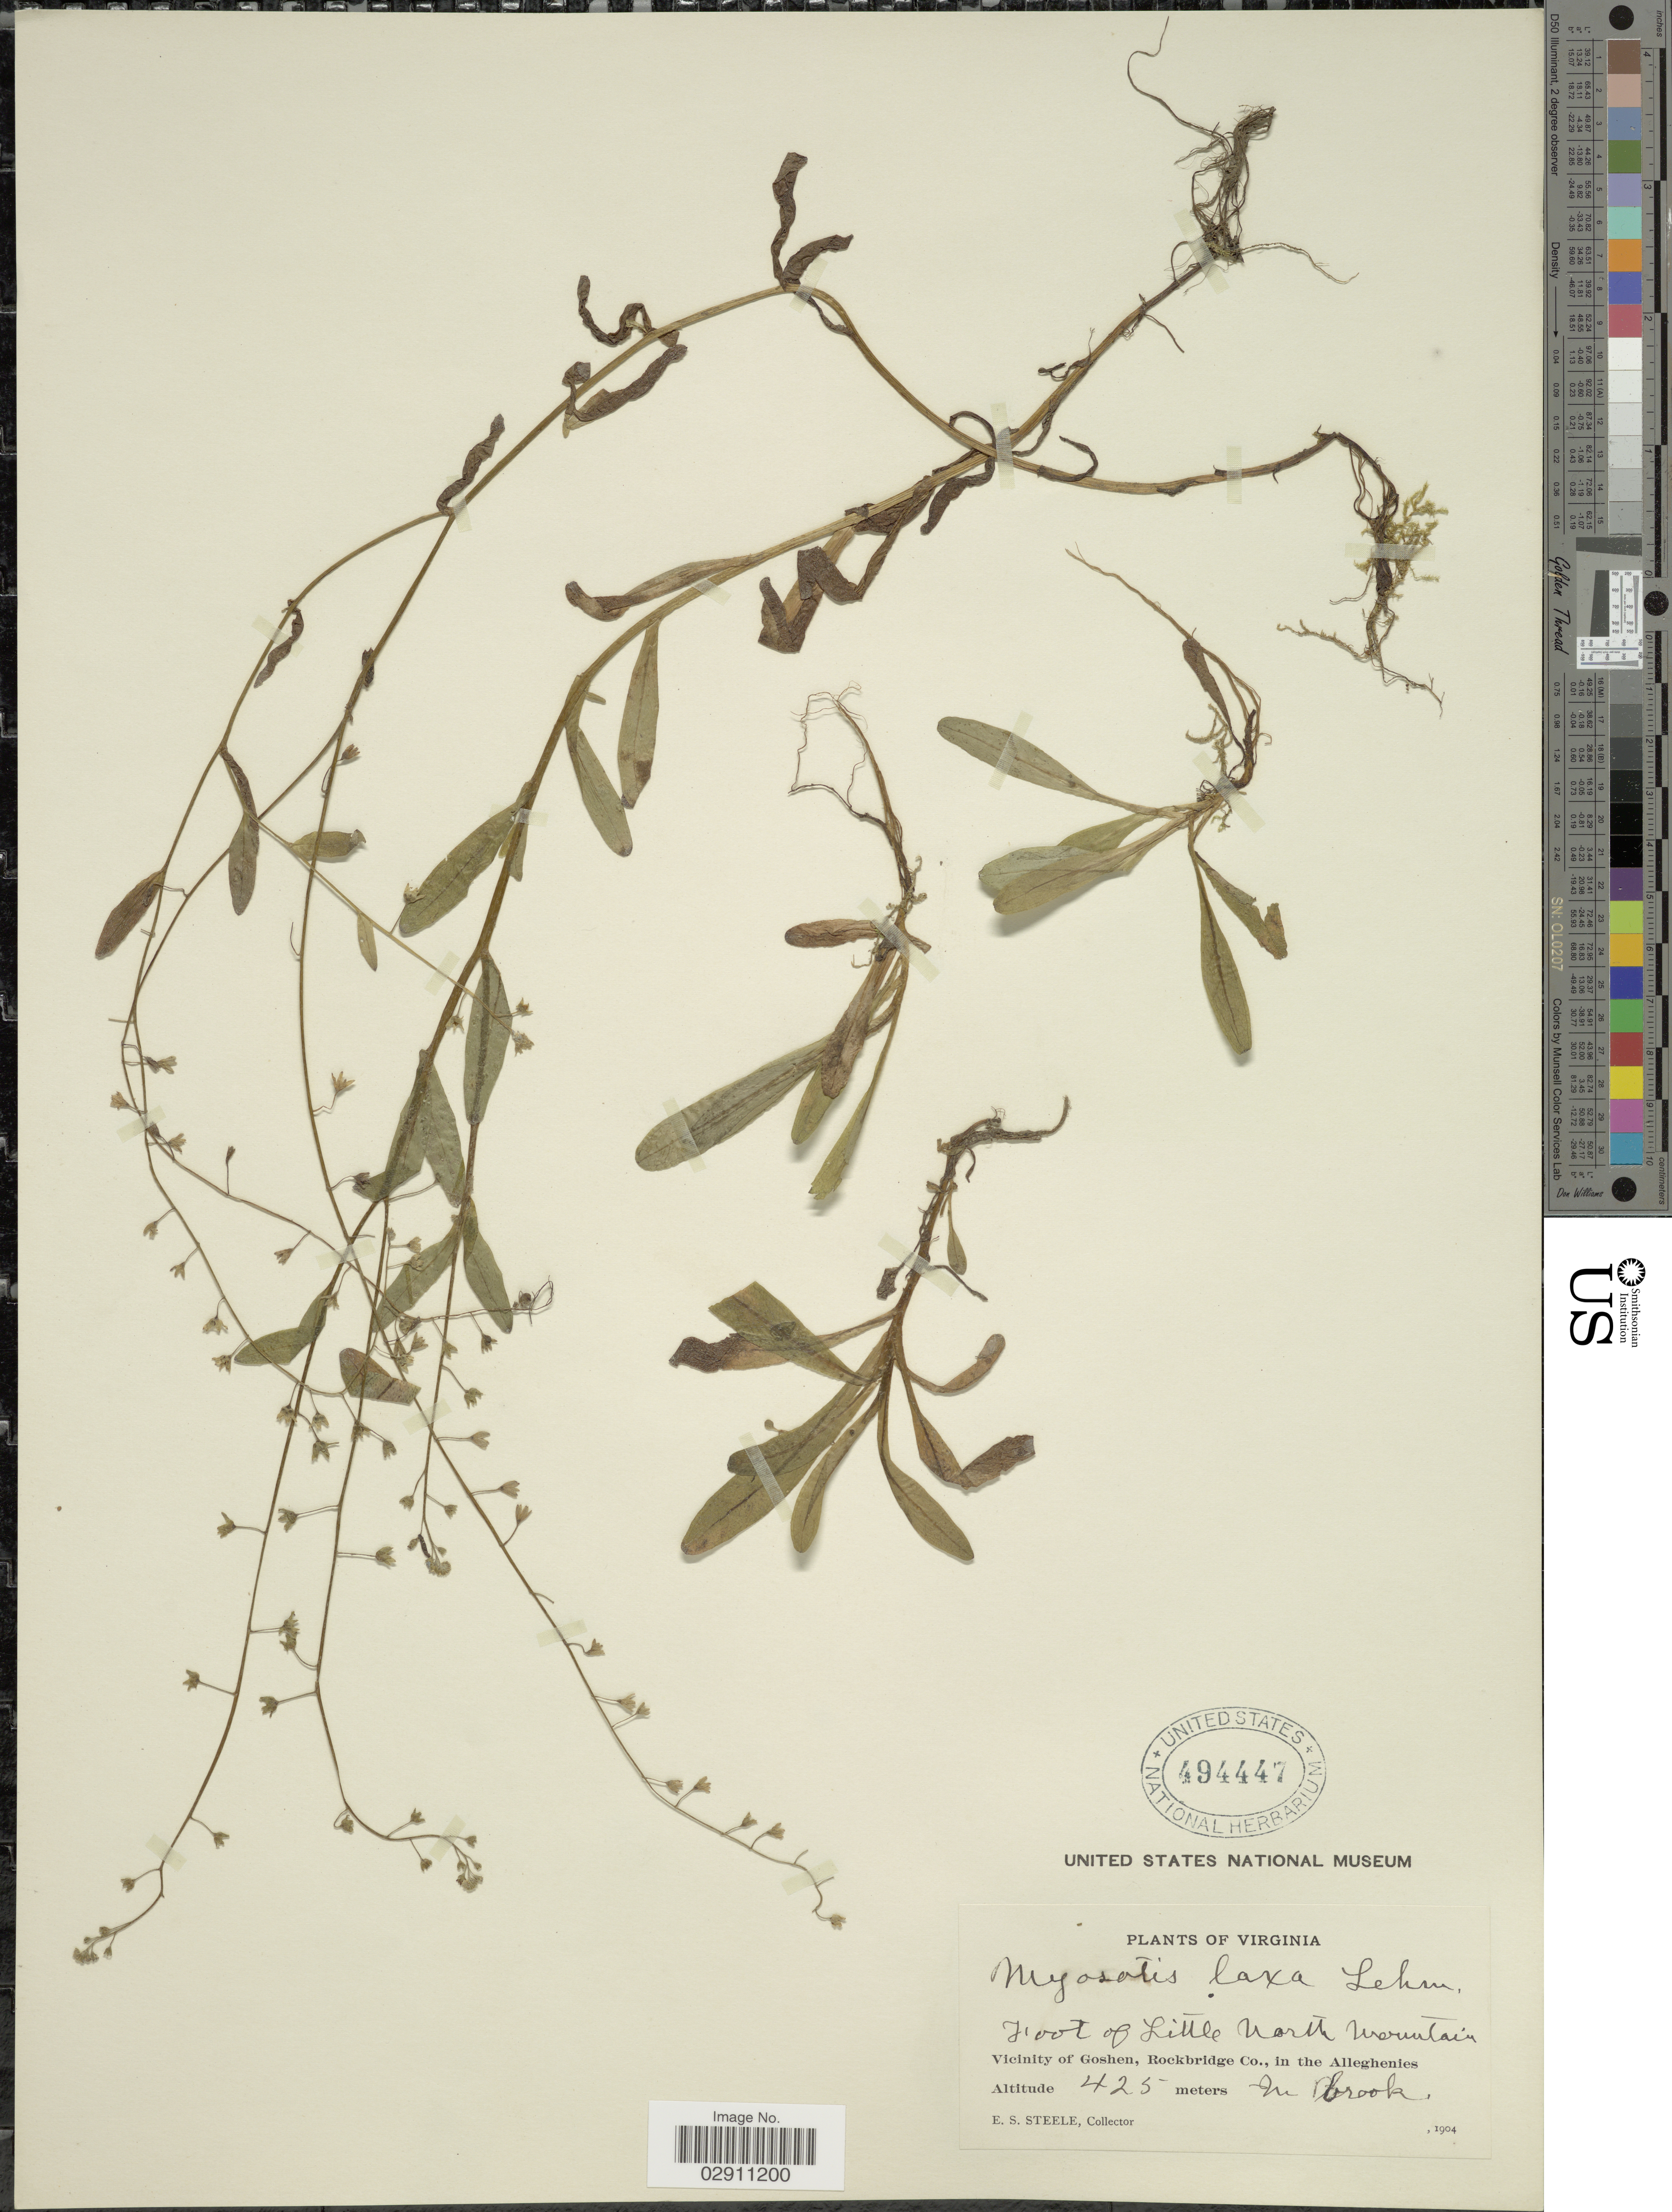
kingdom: Plantae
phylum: Tracheophyta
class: Magnoliopsida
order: Boraginales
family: Boraginaceae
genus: Myosotis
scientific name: Myosotis laxa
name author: F. Lehm.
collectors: E. Steele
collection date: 1904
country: United States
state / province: Virginia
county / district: Rockbridge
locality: Foot of hills north Mountain, Vicinity of Goshen, Rockbridge Co., in the Alleghenies.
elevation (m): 425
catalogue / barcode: US 494447